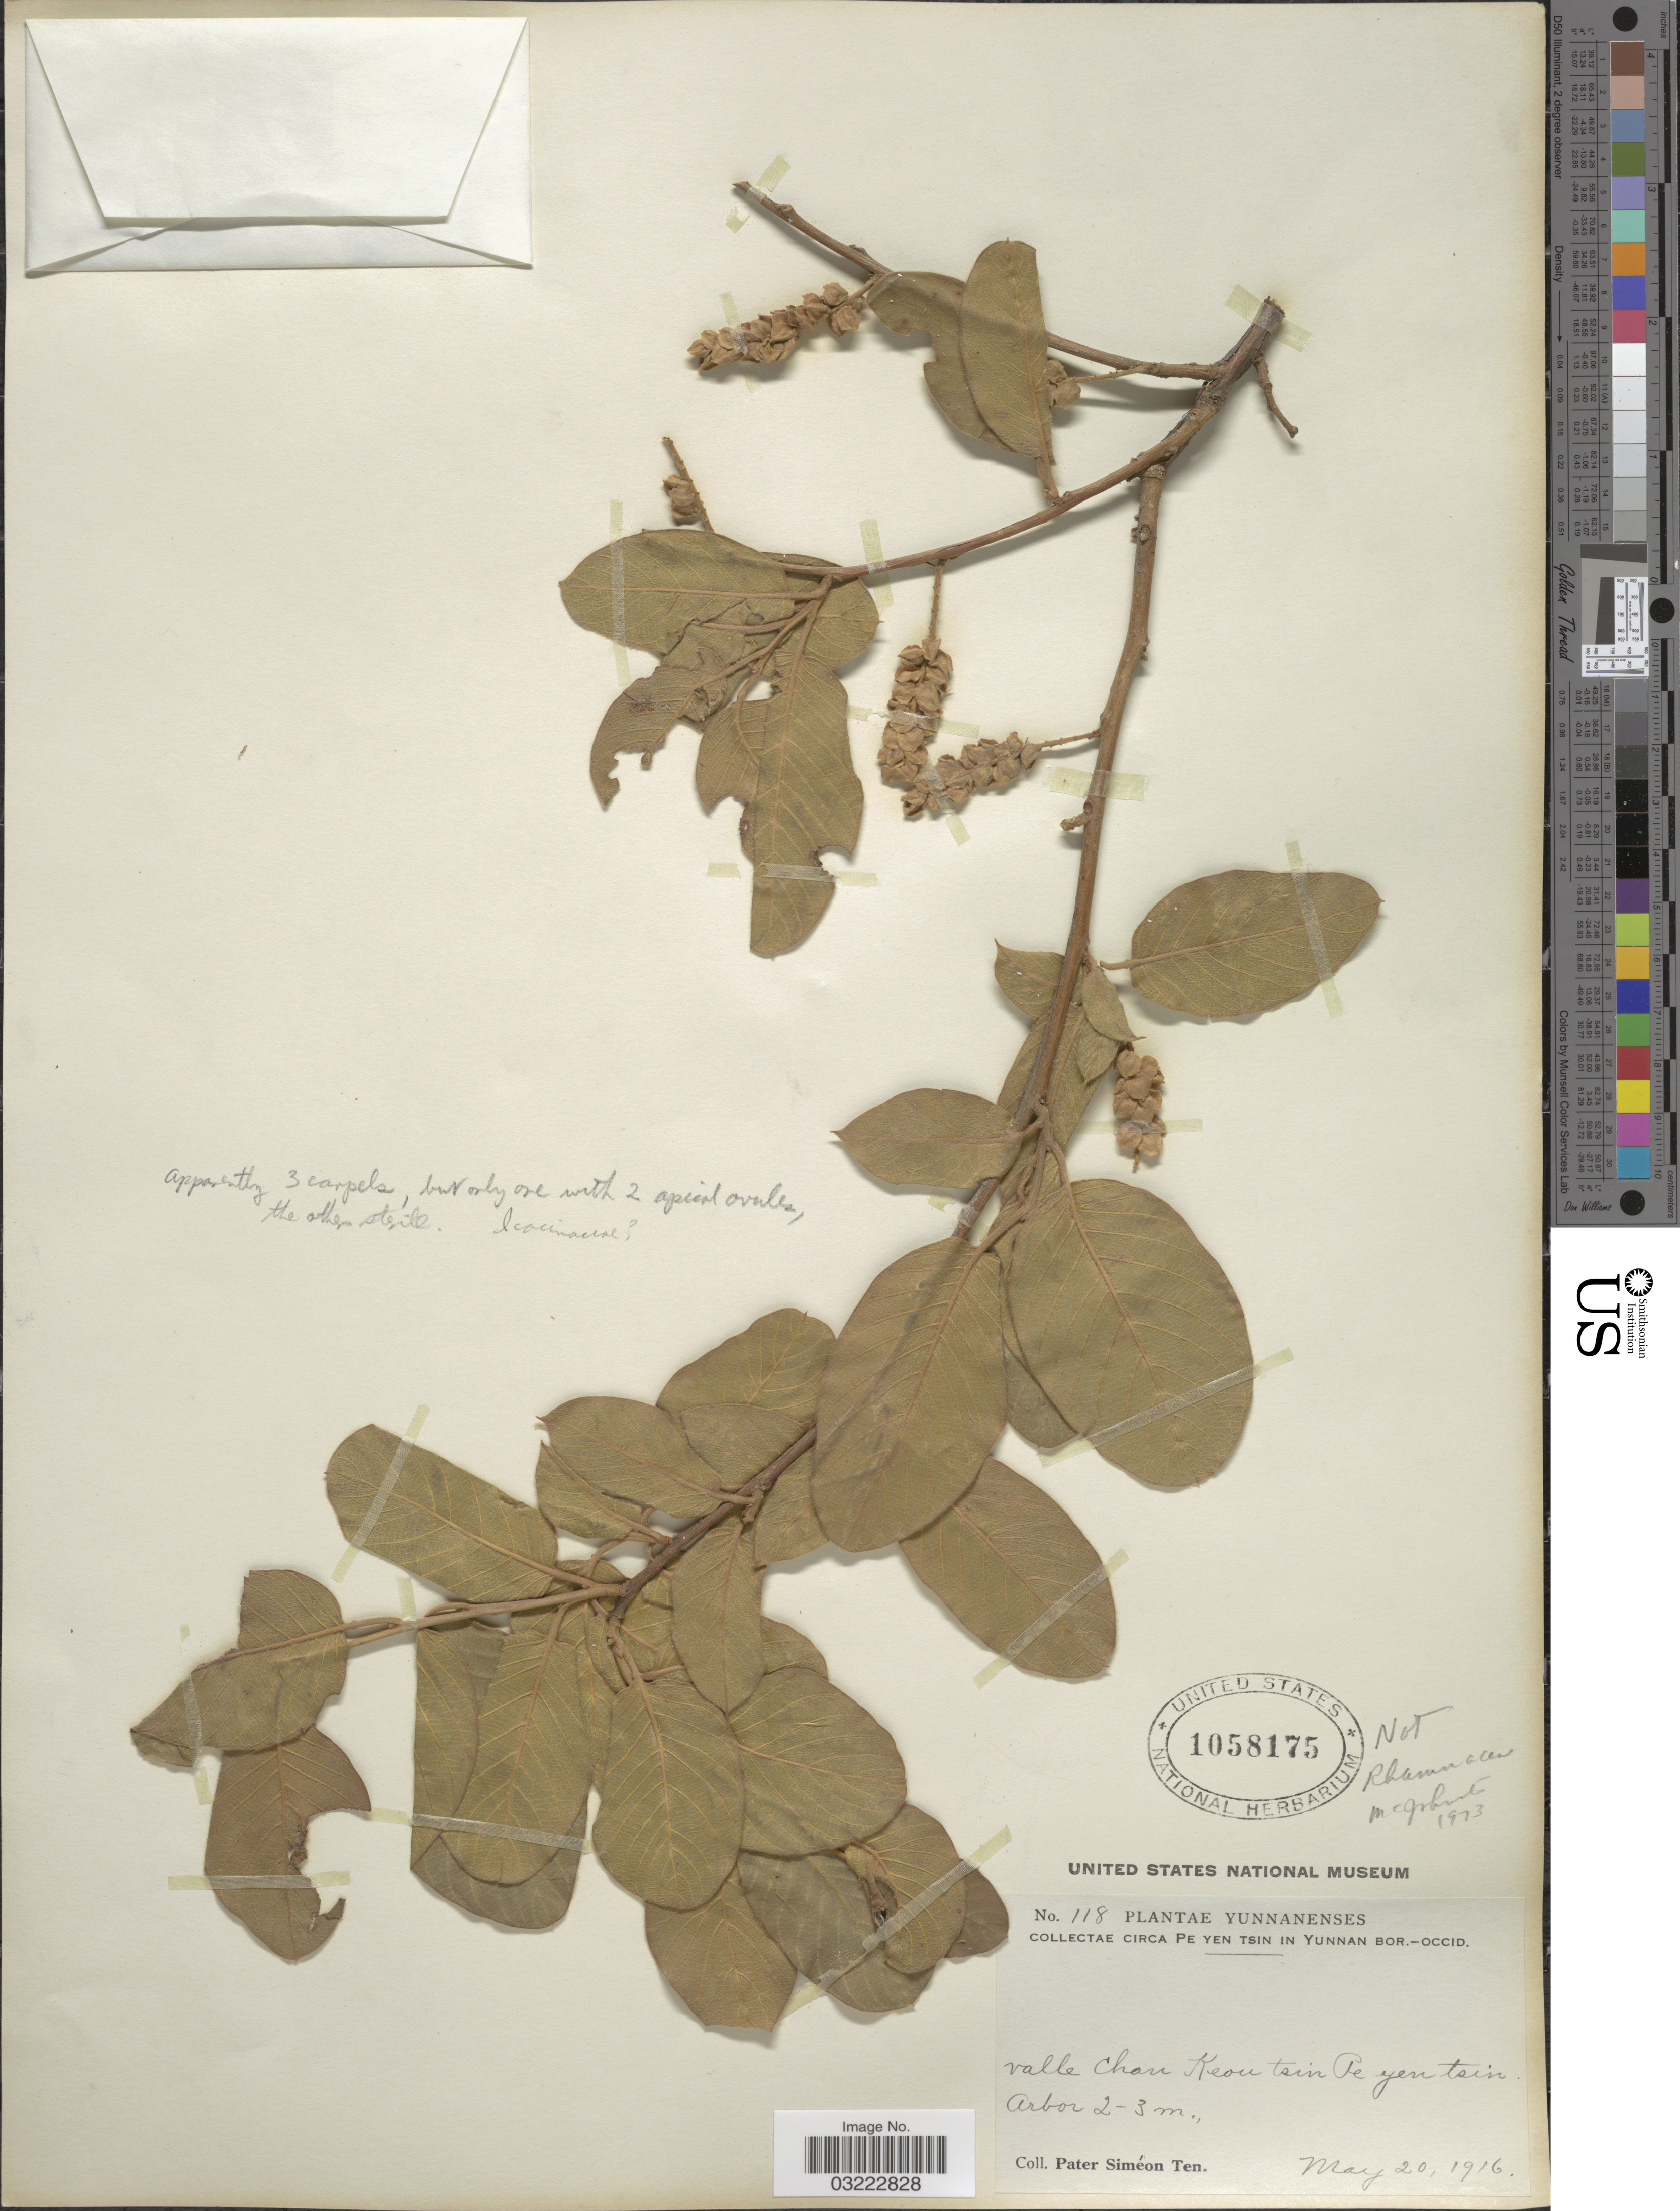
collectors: P. S. Ten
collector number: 118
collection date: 1916-05-20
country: China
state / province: Yunnan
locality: Circa Pe Yen Tsin in Yunnan Bor.-Occid. Valle Chan Keou tsin Pe yen tsin.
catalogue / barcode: US 1058175